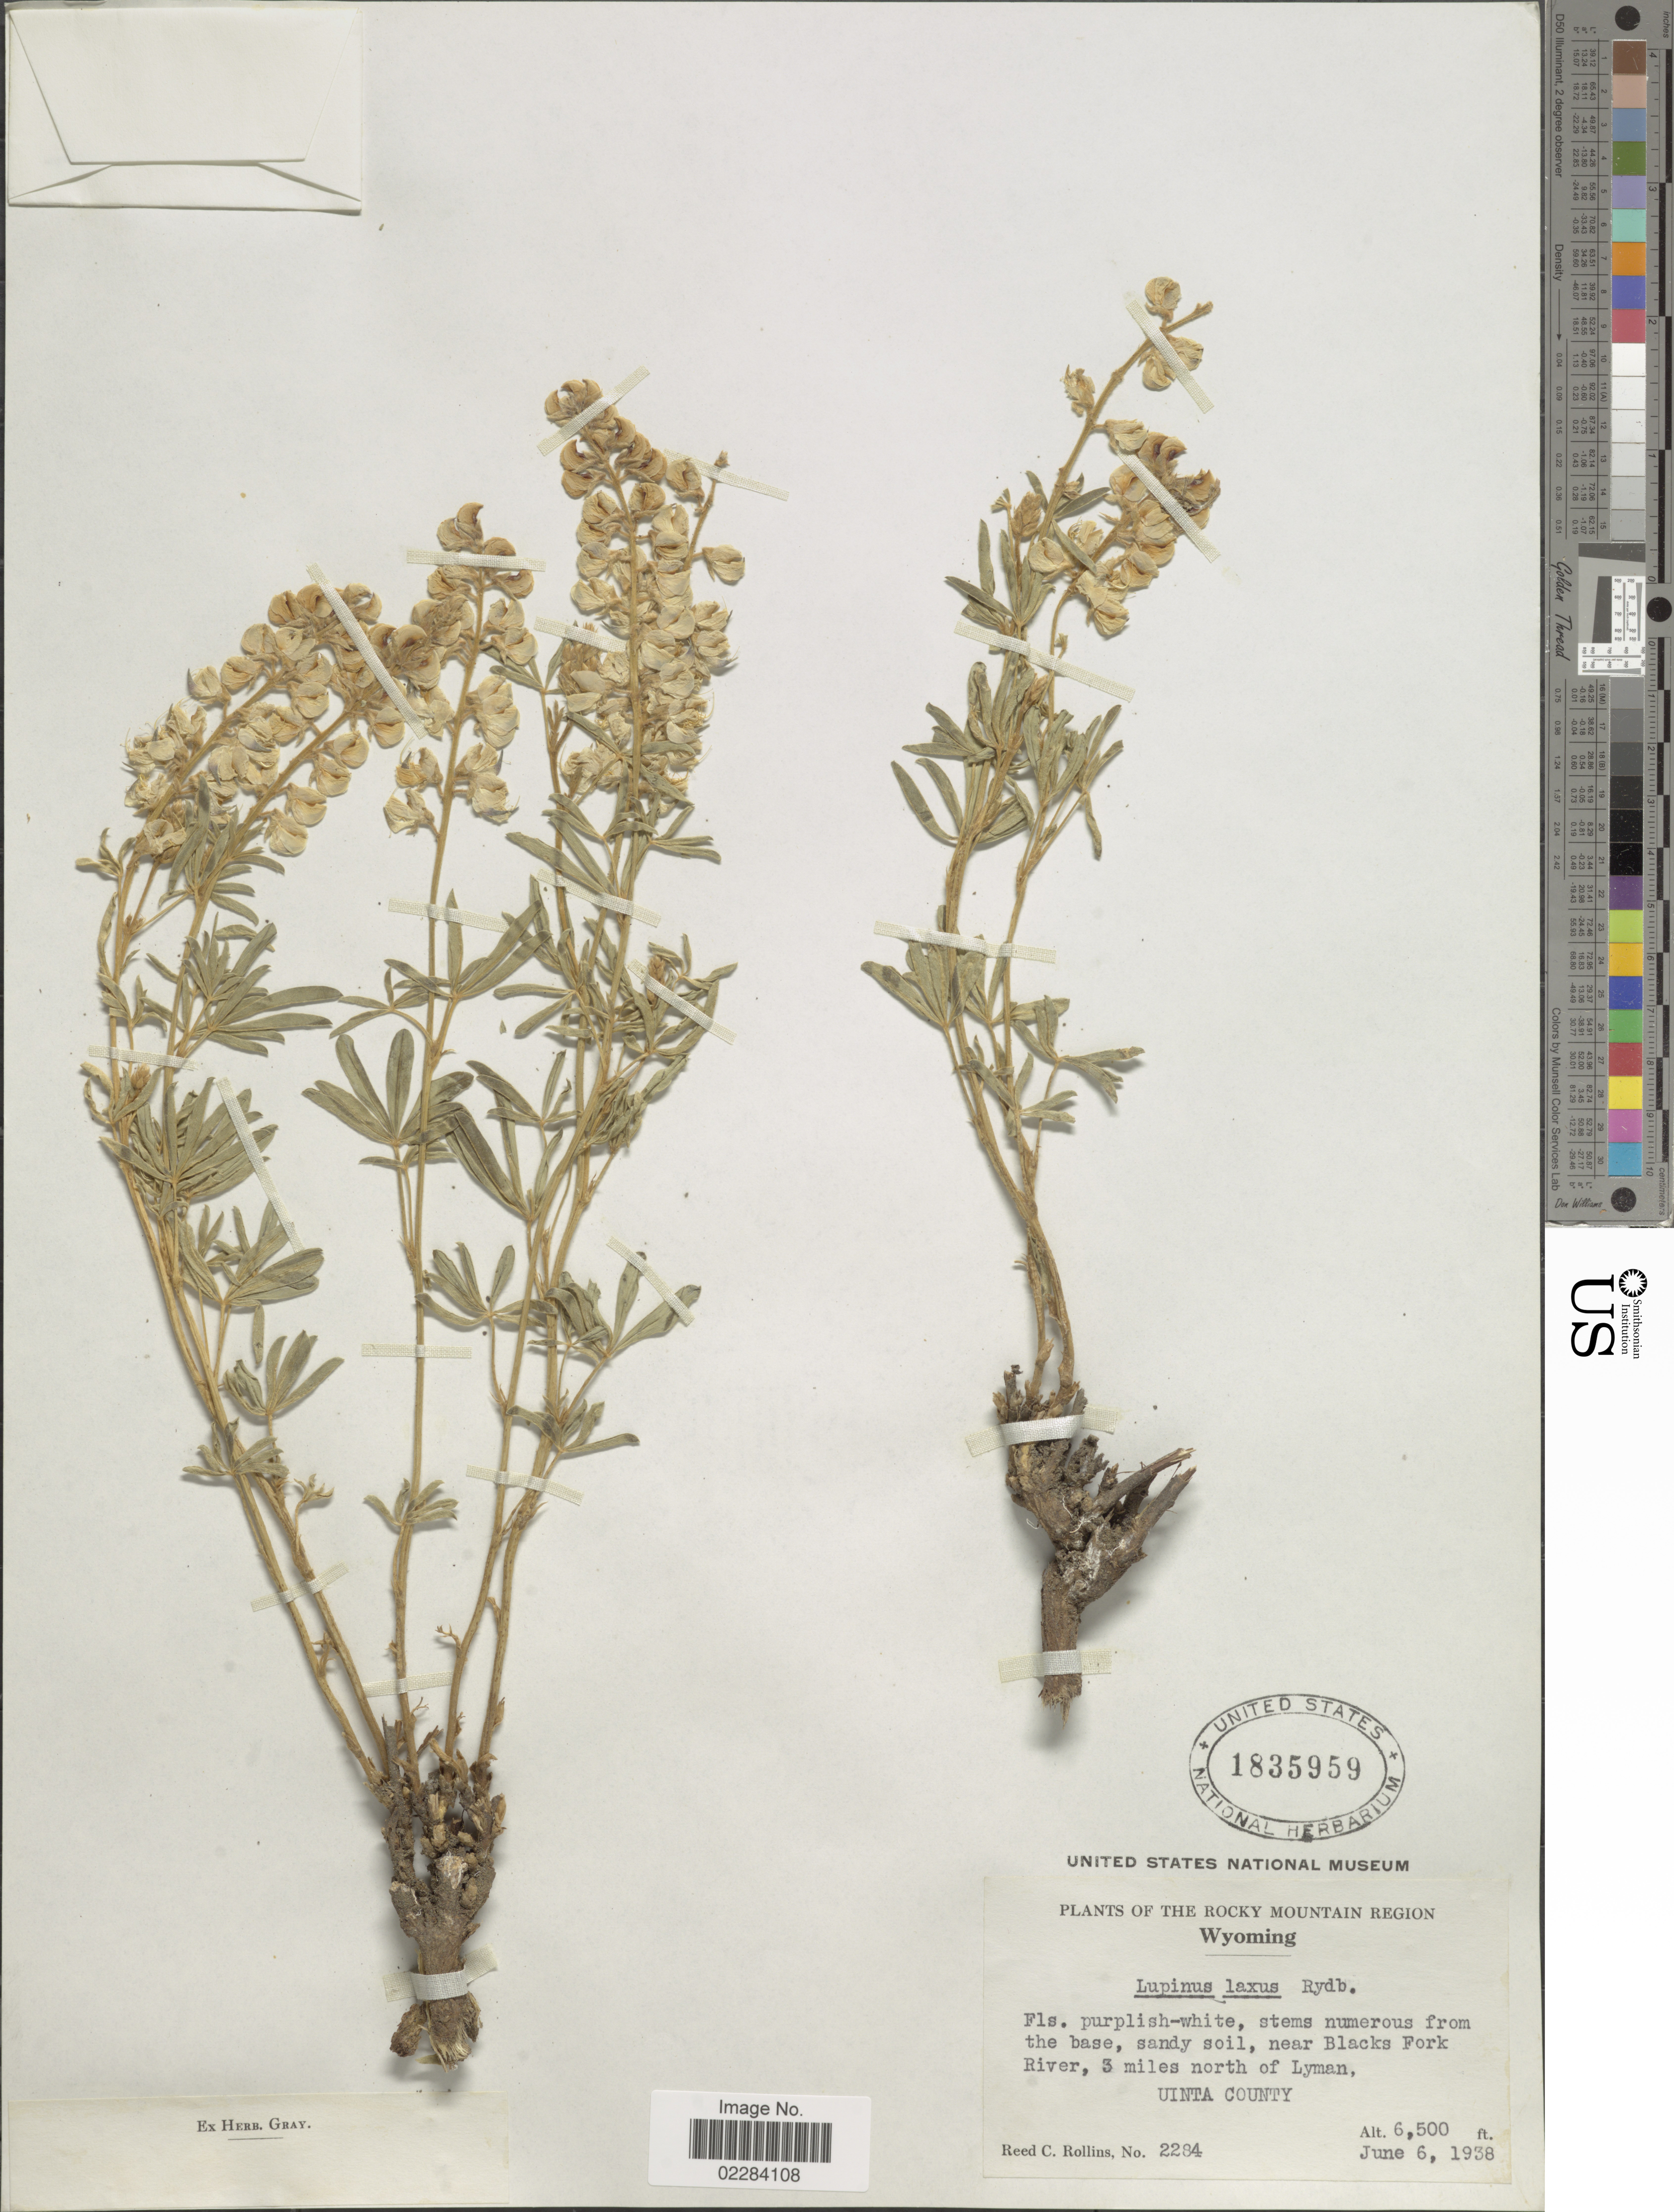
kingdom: Plantae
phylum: Tracheophyta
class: Magnoliopsida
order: Fabales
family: Fabaceae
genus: Lupinus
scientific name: Lupinus sp.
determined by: Strong, Mark T., (BOT), Smithsonian Institution - National Museum of Natural History (UNITED STATES)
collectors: R. C. Rollins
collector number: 2284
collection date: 1938-06-06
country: United States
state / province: Wyoming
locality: Rocky Mountain Region. near Blacks Fork River, 3 miles north of Lyman. Uinta County.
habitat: sandy soil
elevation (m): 1981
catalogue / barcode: US 1835959